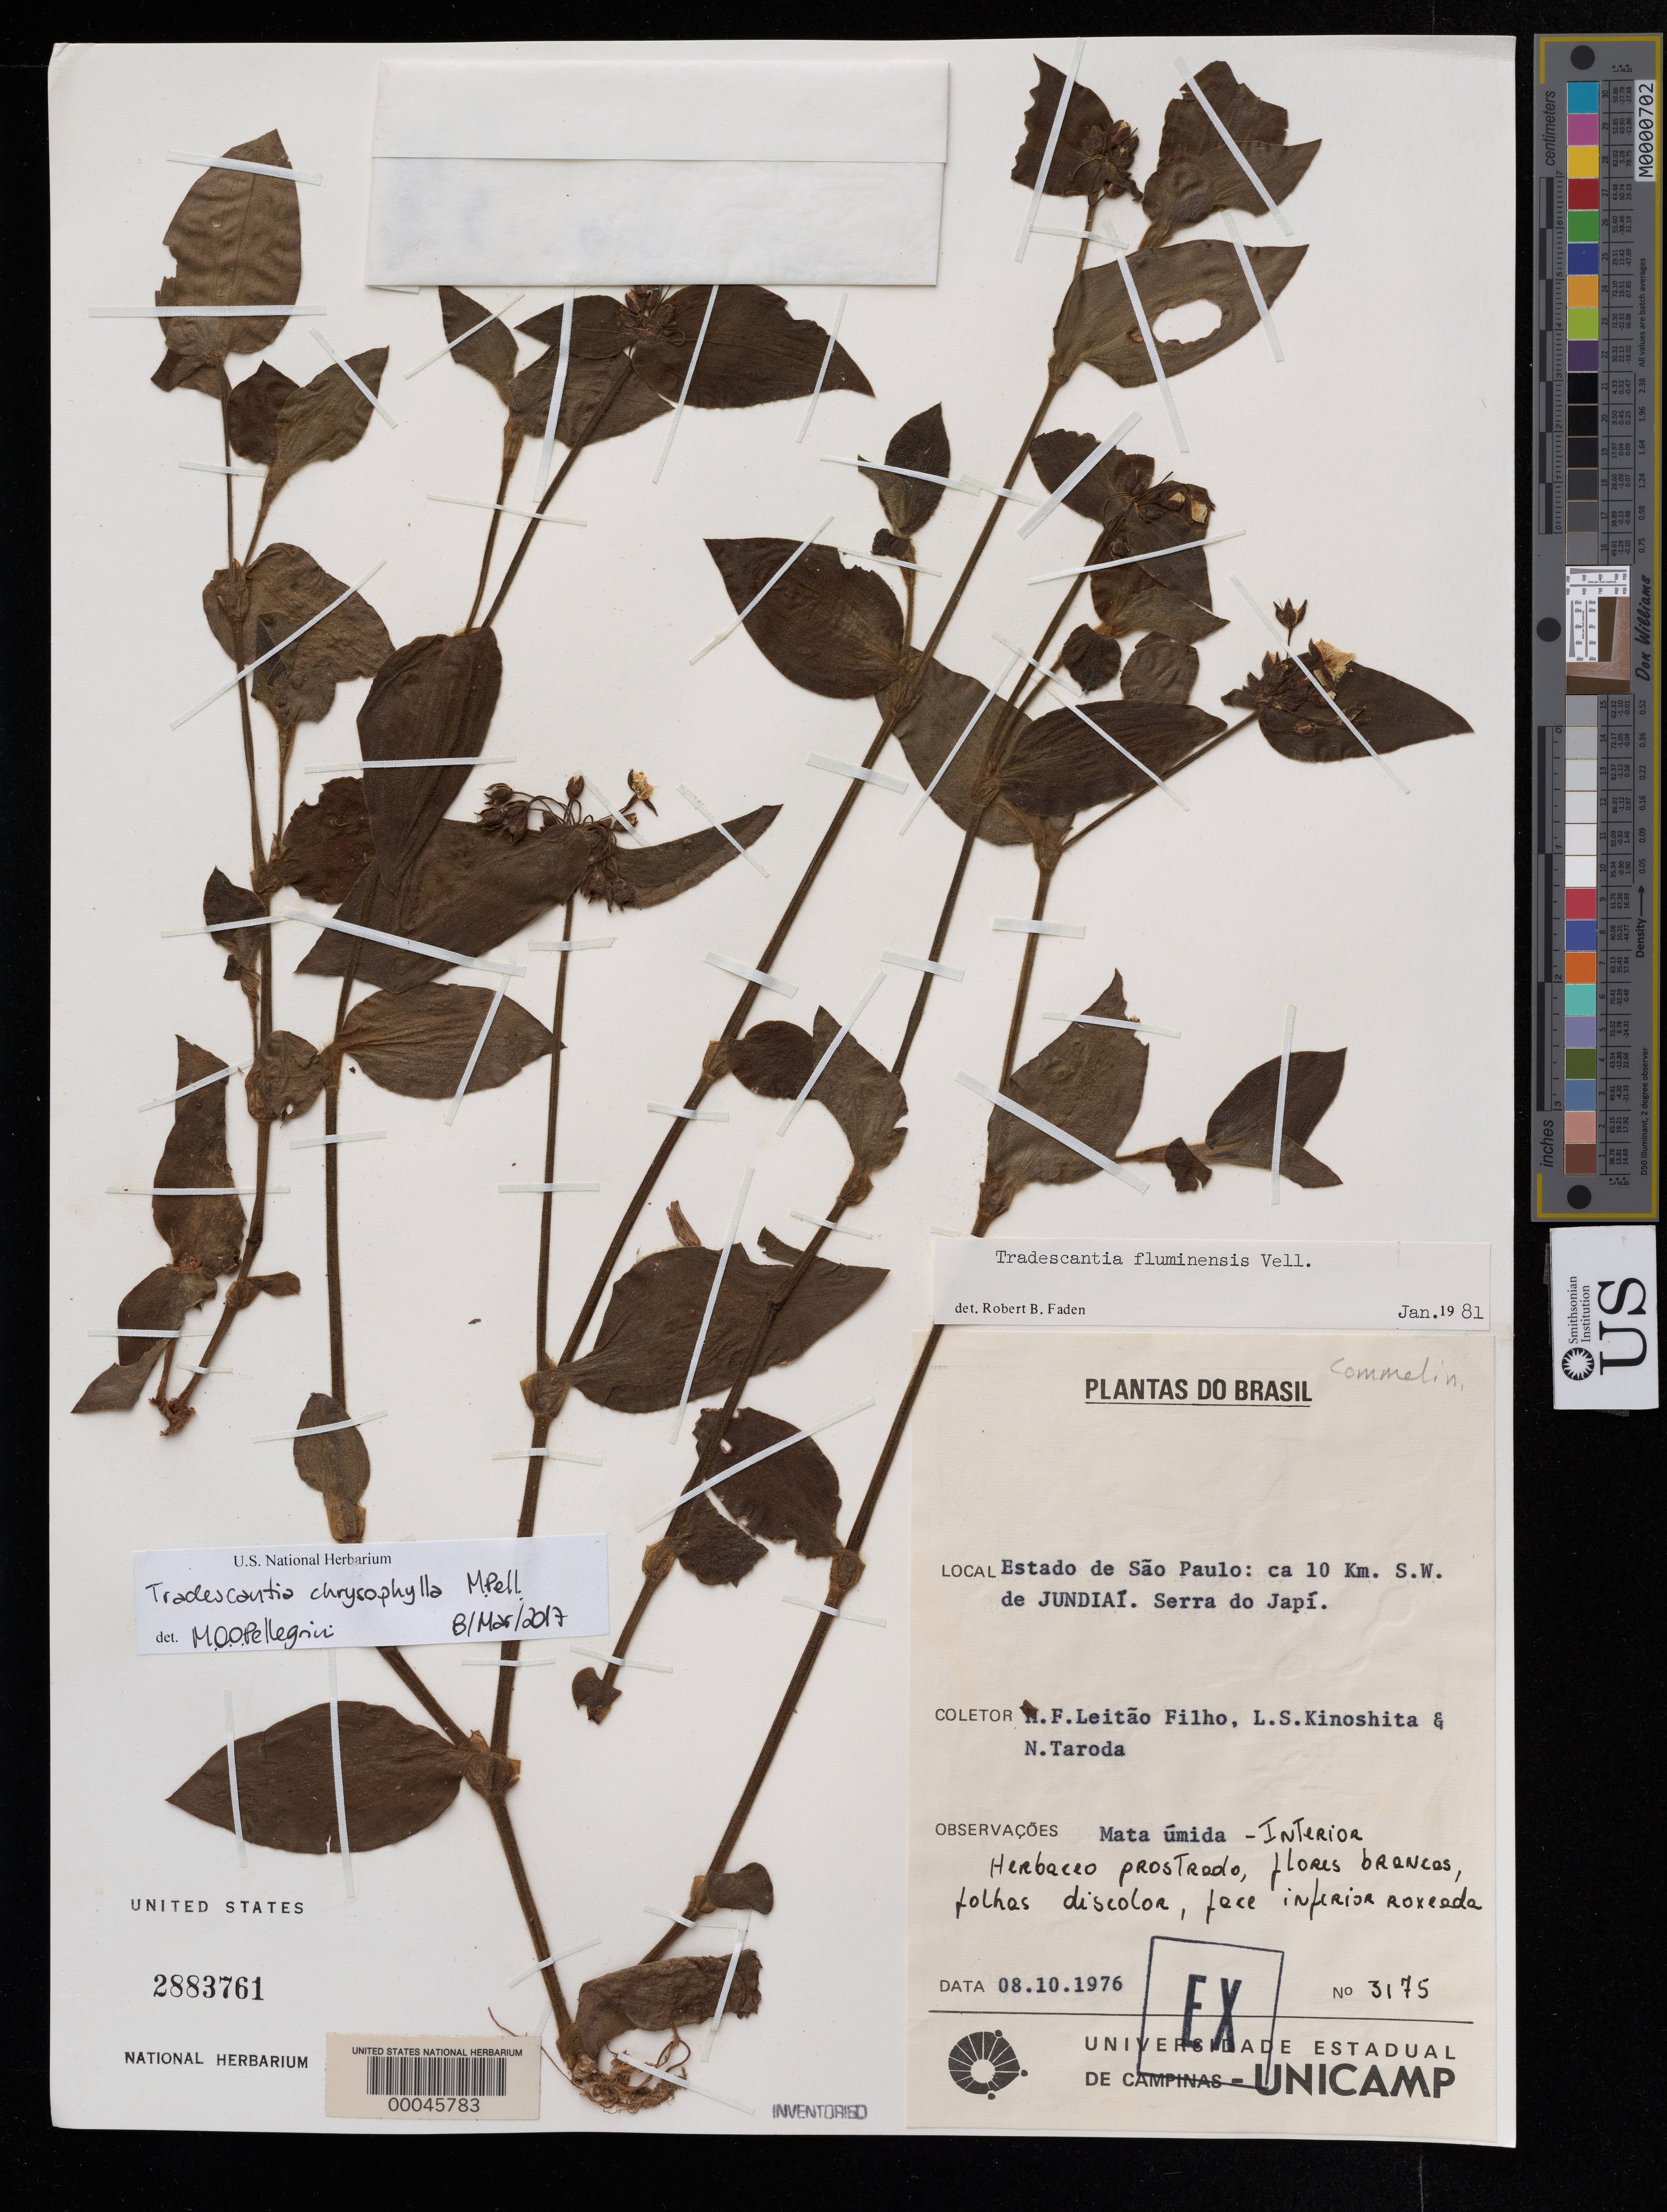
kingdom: Plantae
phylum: Tracheophyta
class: Liliopsida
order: Commelinales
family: Commelinaceae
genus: Tradescantia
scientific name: Tradescantia fluminensis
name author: Vell.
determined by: Faden, Robert B., (US), Smithsonian Institution - National Museum of Natural History (UNITED STATES)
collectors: H. Filho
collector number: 3175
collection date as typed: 08 Oct 1976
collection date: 1976-10-08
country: Brazil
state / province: São Paulo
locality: W of jundiai, serra do japi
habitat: Moist thicket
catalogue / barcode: US 2883761